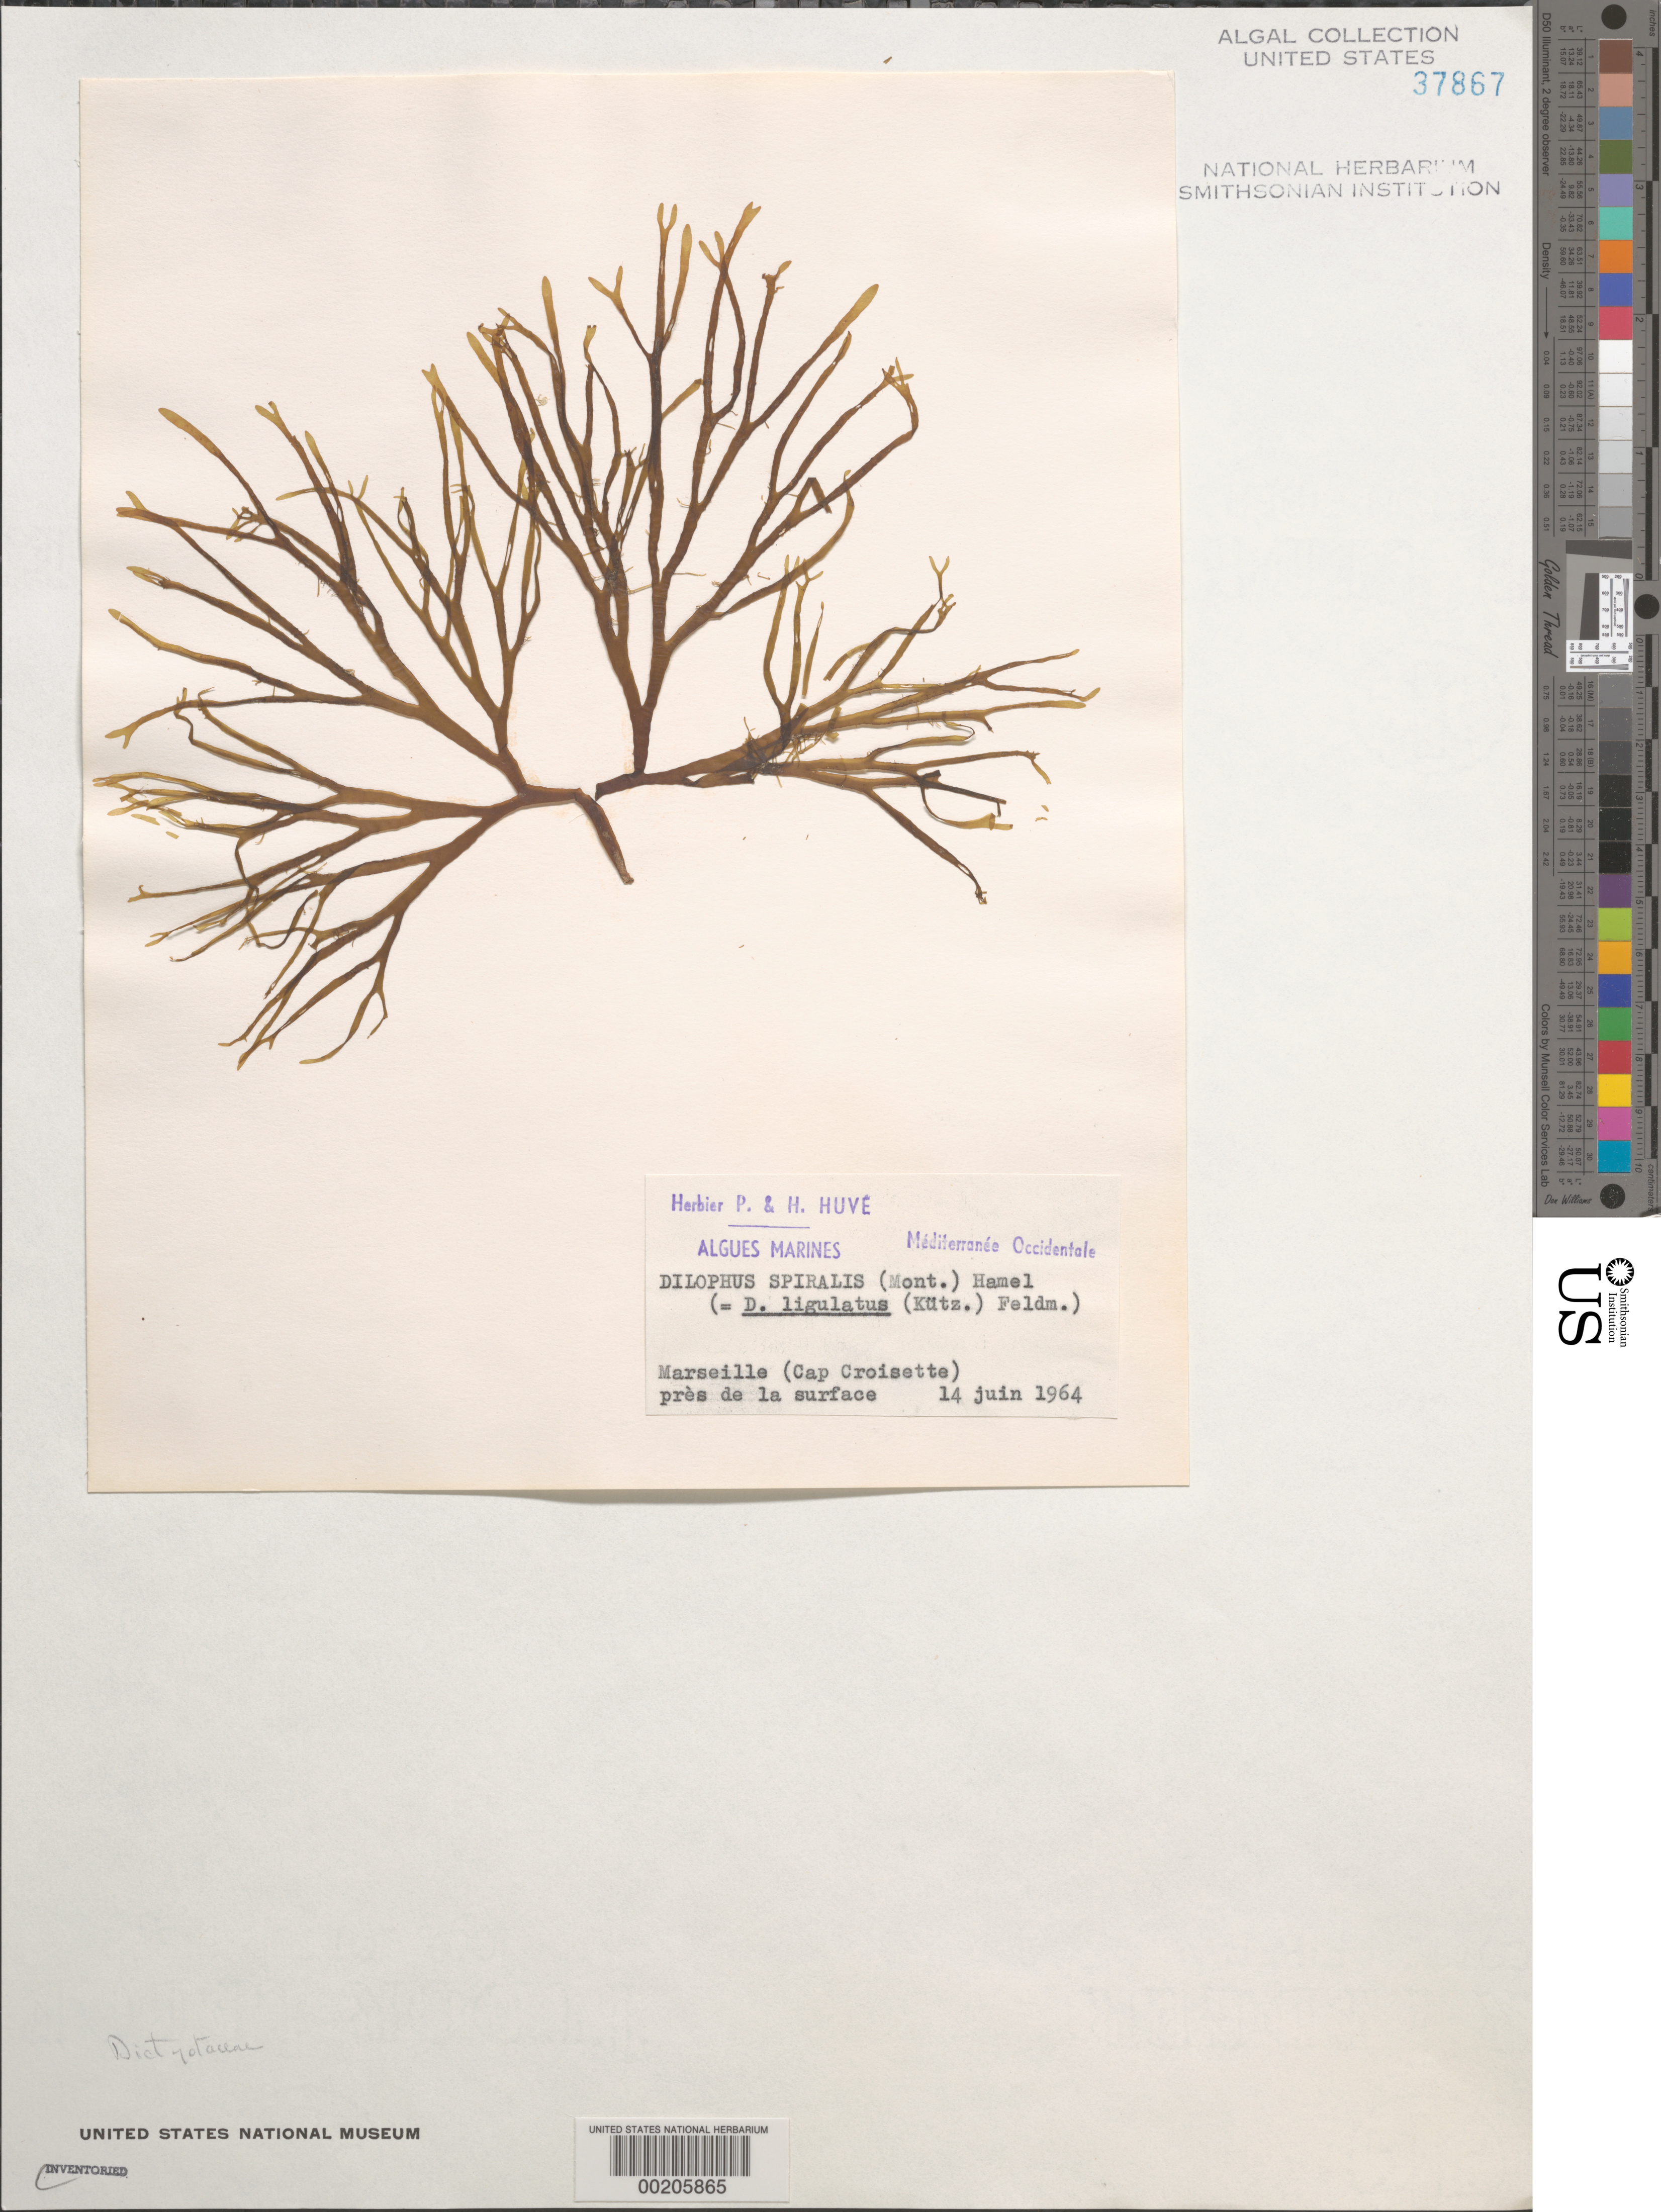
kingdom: Chromista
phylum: Ochrophyta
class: Phaeophyceae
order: Dictyotales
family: Dictyotaceae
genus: Dictyota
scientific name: Dictyota spiralis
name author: Mont.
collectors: P. Huve & H. Huve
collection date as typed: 14 Jun 1964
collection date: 1964-06-14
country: France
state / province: Provence-Alpes-Côte d'Azur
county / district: Bouches-du-Rhône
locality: Cap Croisette, Marseille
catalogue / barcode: US 37867